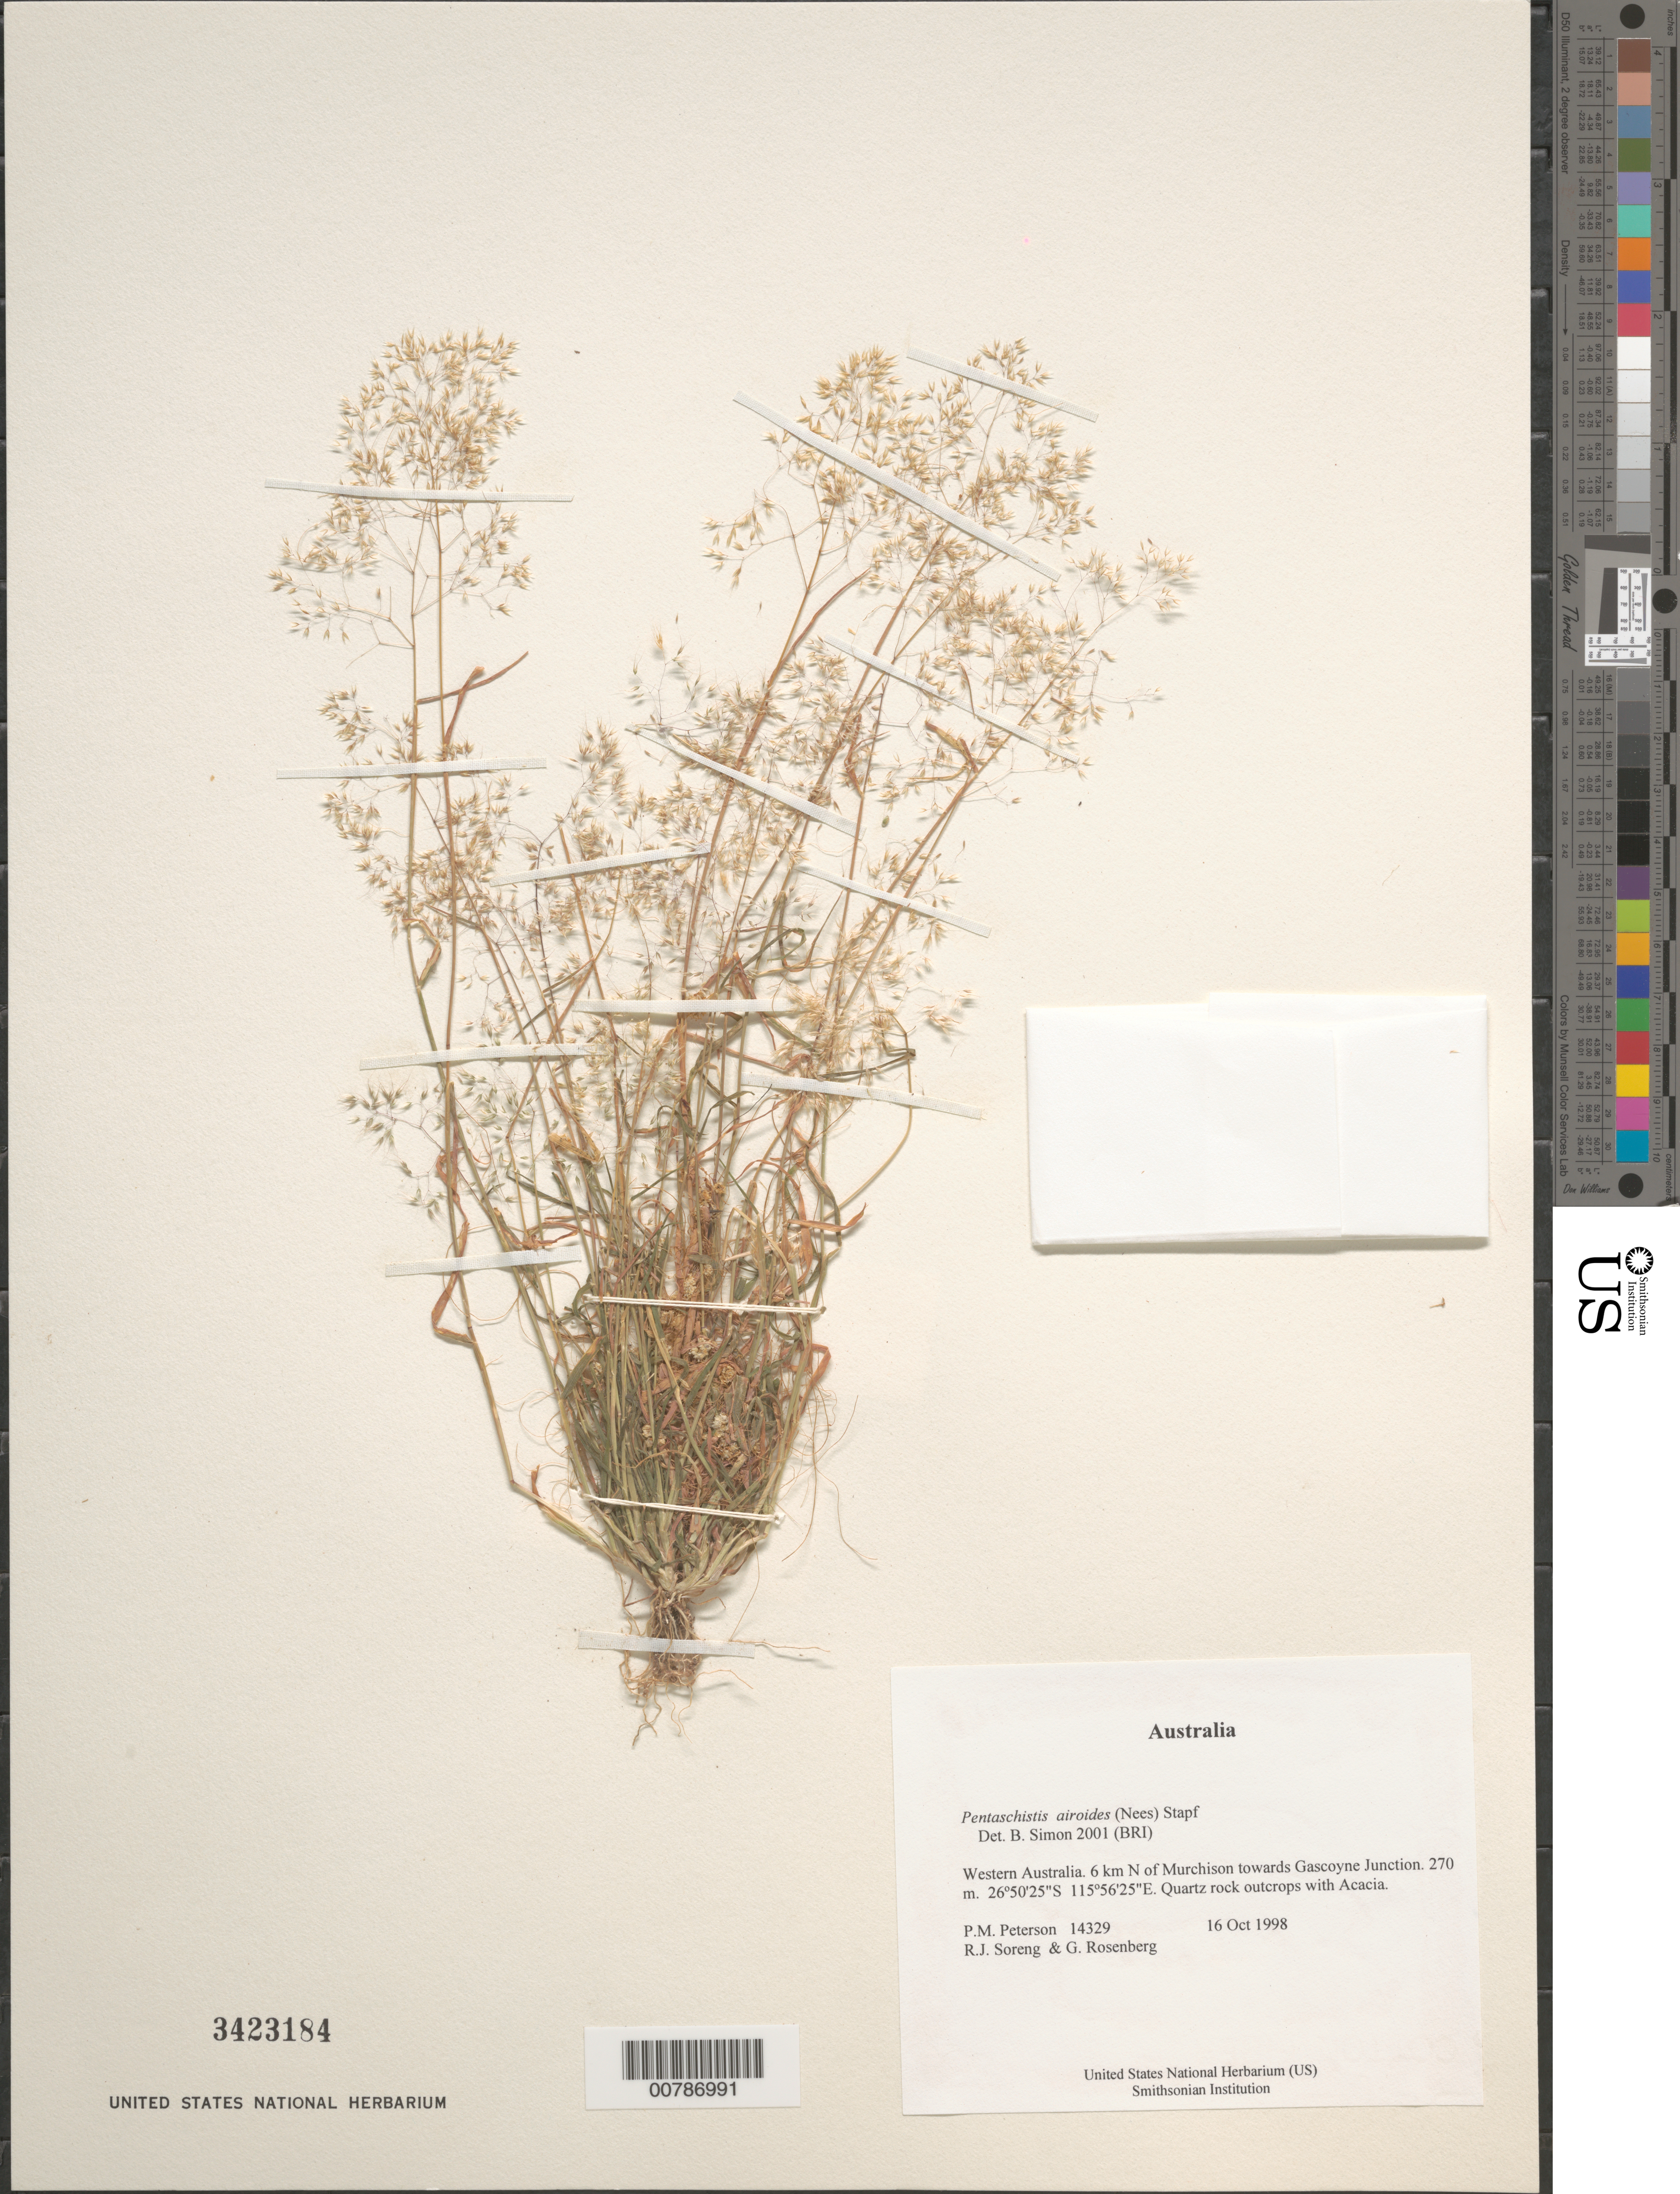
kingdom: Plantae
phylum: Tracheophyta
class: Liliopsida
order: Poales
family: Poaceae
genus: Pentaschistis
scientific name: Pentaschistis airoides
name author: (Nees) Stapf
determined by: Simon, B.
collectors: P. M. Peterson, R. J. Soreng & G. Rosenberg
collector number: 14329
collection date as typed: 16 Oct 1998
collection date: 1998-10-16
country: Australia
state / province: Western Australia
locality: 6 km N of Murchison towards Gascoyne Junction.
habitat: Quartz rock outcrops with Acacia.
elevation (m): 270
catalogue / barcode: US 3423184